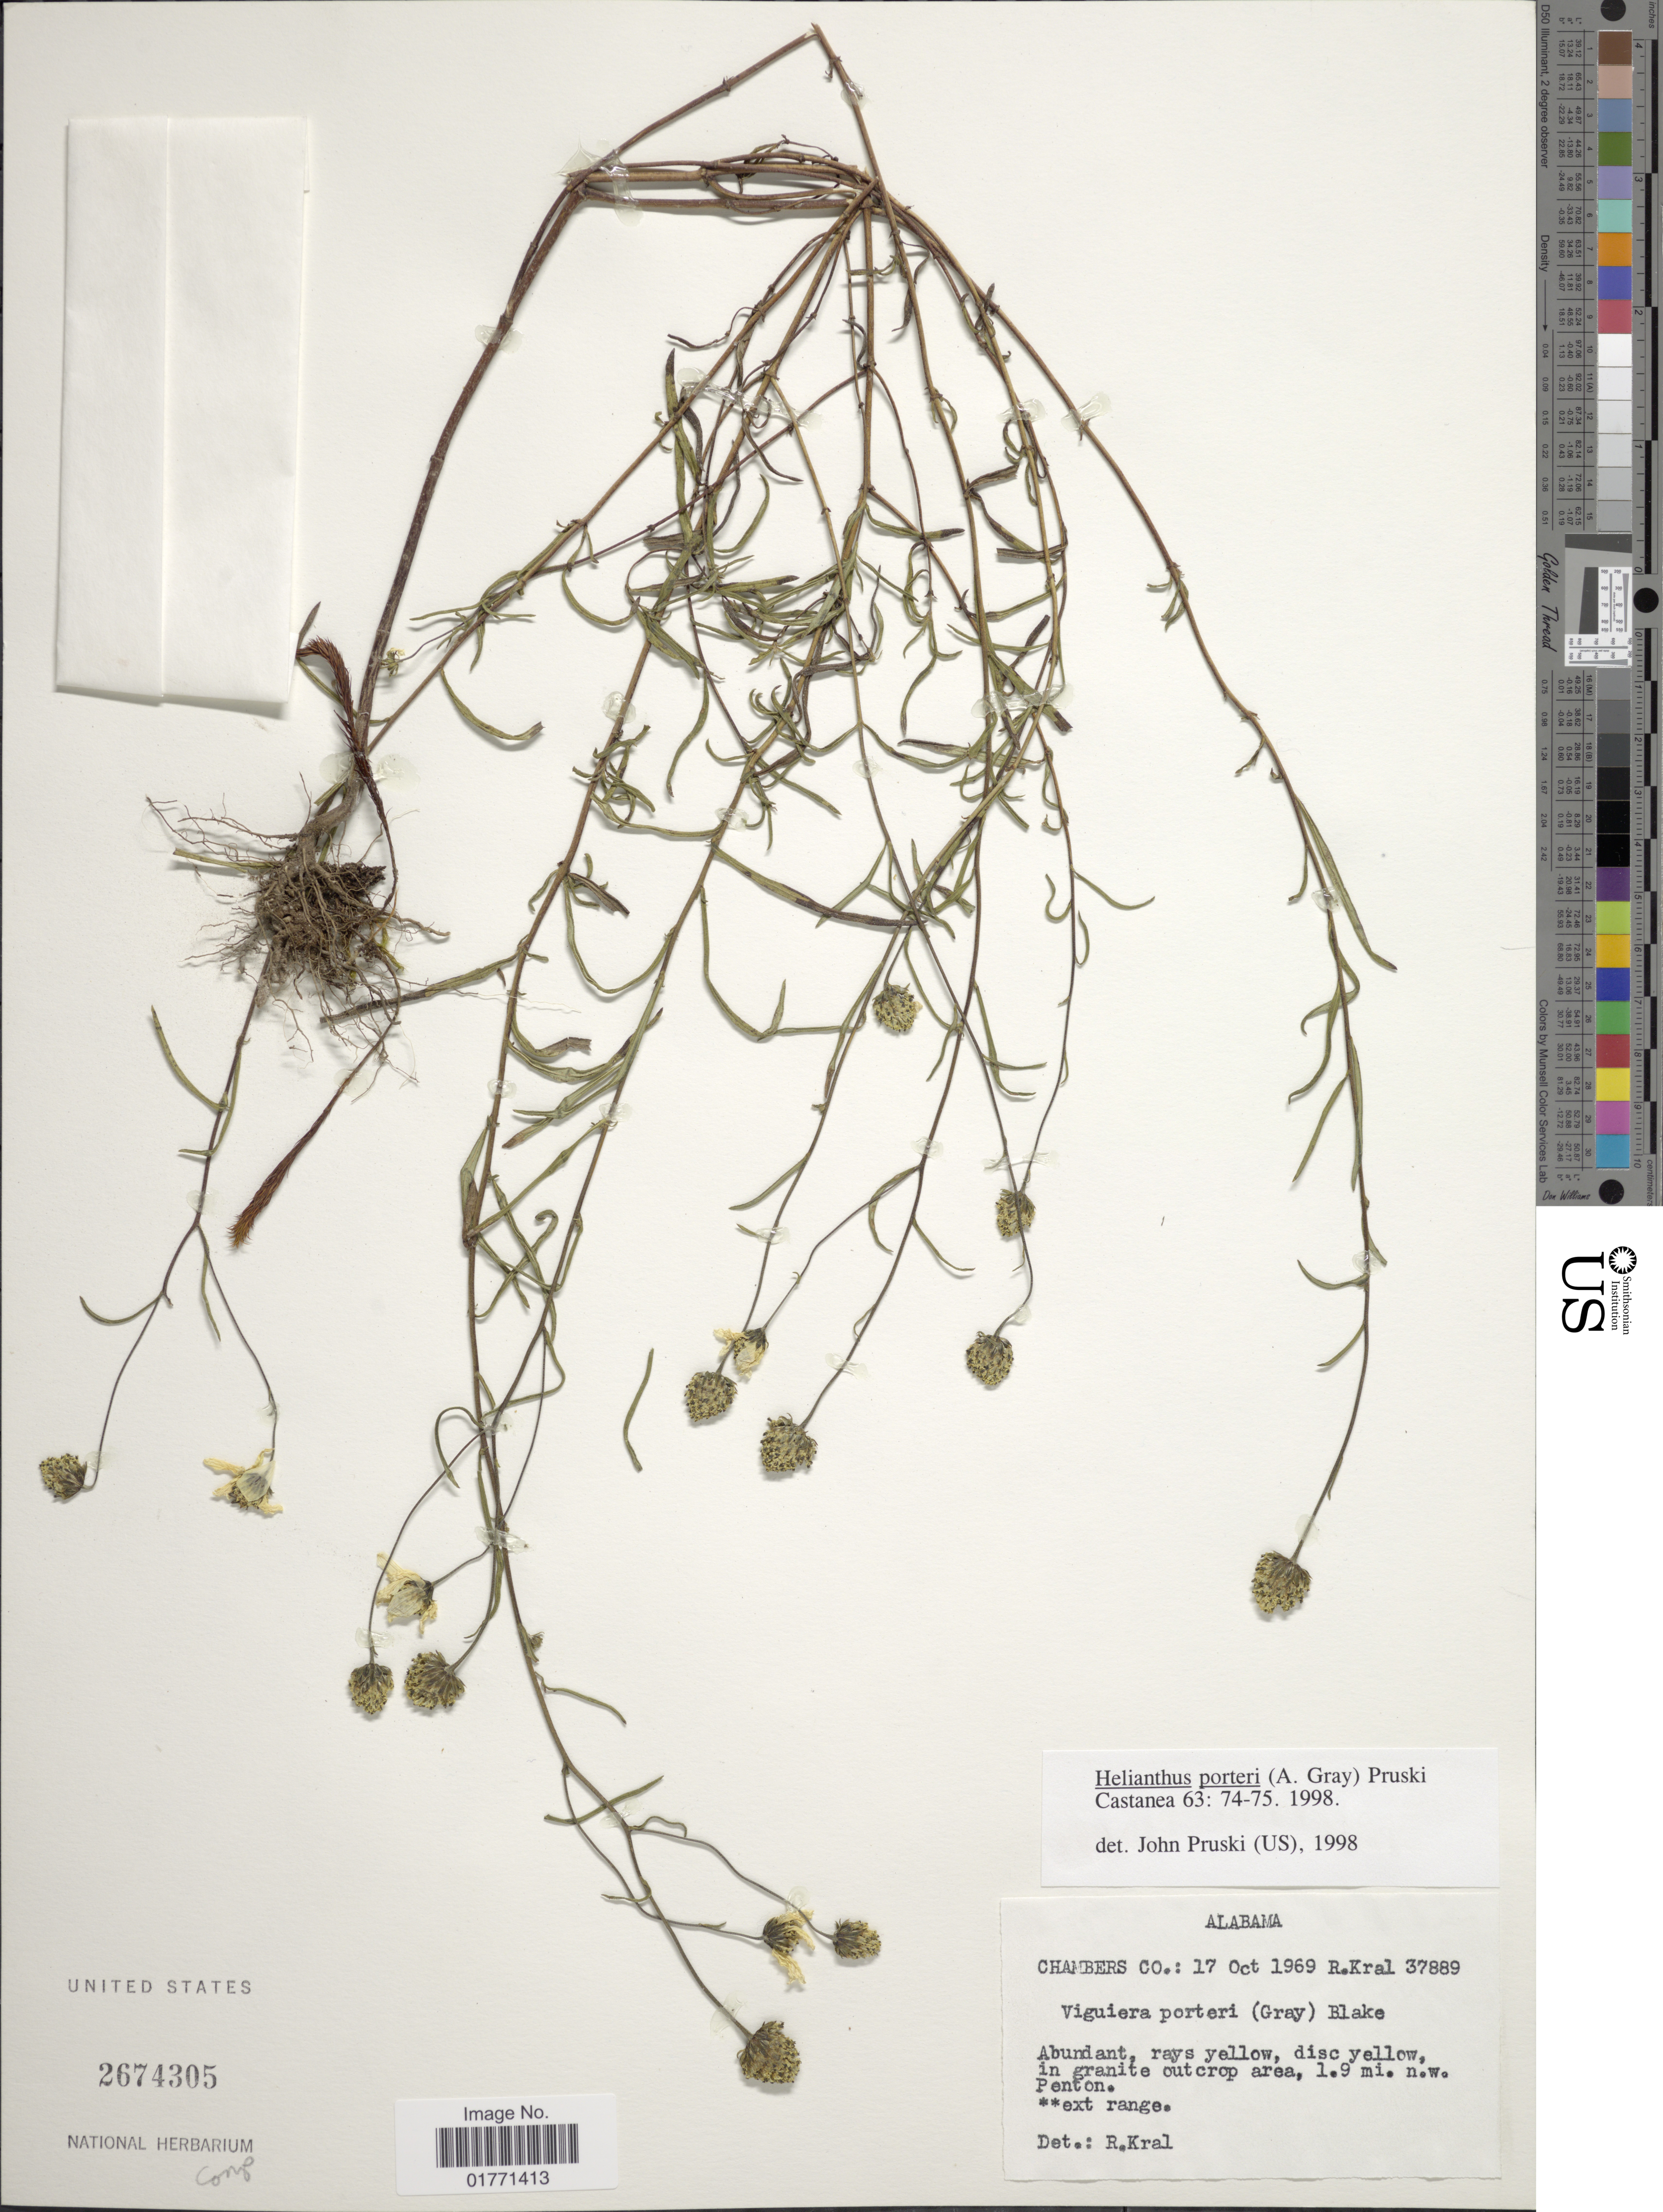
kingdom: Plantae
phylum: Tracheophyta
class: Magnoliopsida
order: Asterales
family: Asteraceae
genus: Helianthus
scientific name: Helianthus porteri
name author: (A. Gray) Pruski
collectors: R. Kral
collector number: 37889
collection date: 1969-10-17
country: United States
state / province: Alabama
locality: Chambers Co., in granite outcrop area, 1.9 mi. n.w. Penton.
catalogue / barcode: US 2674305